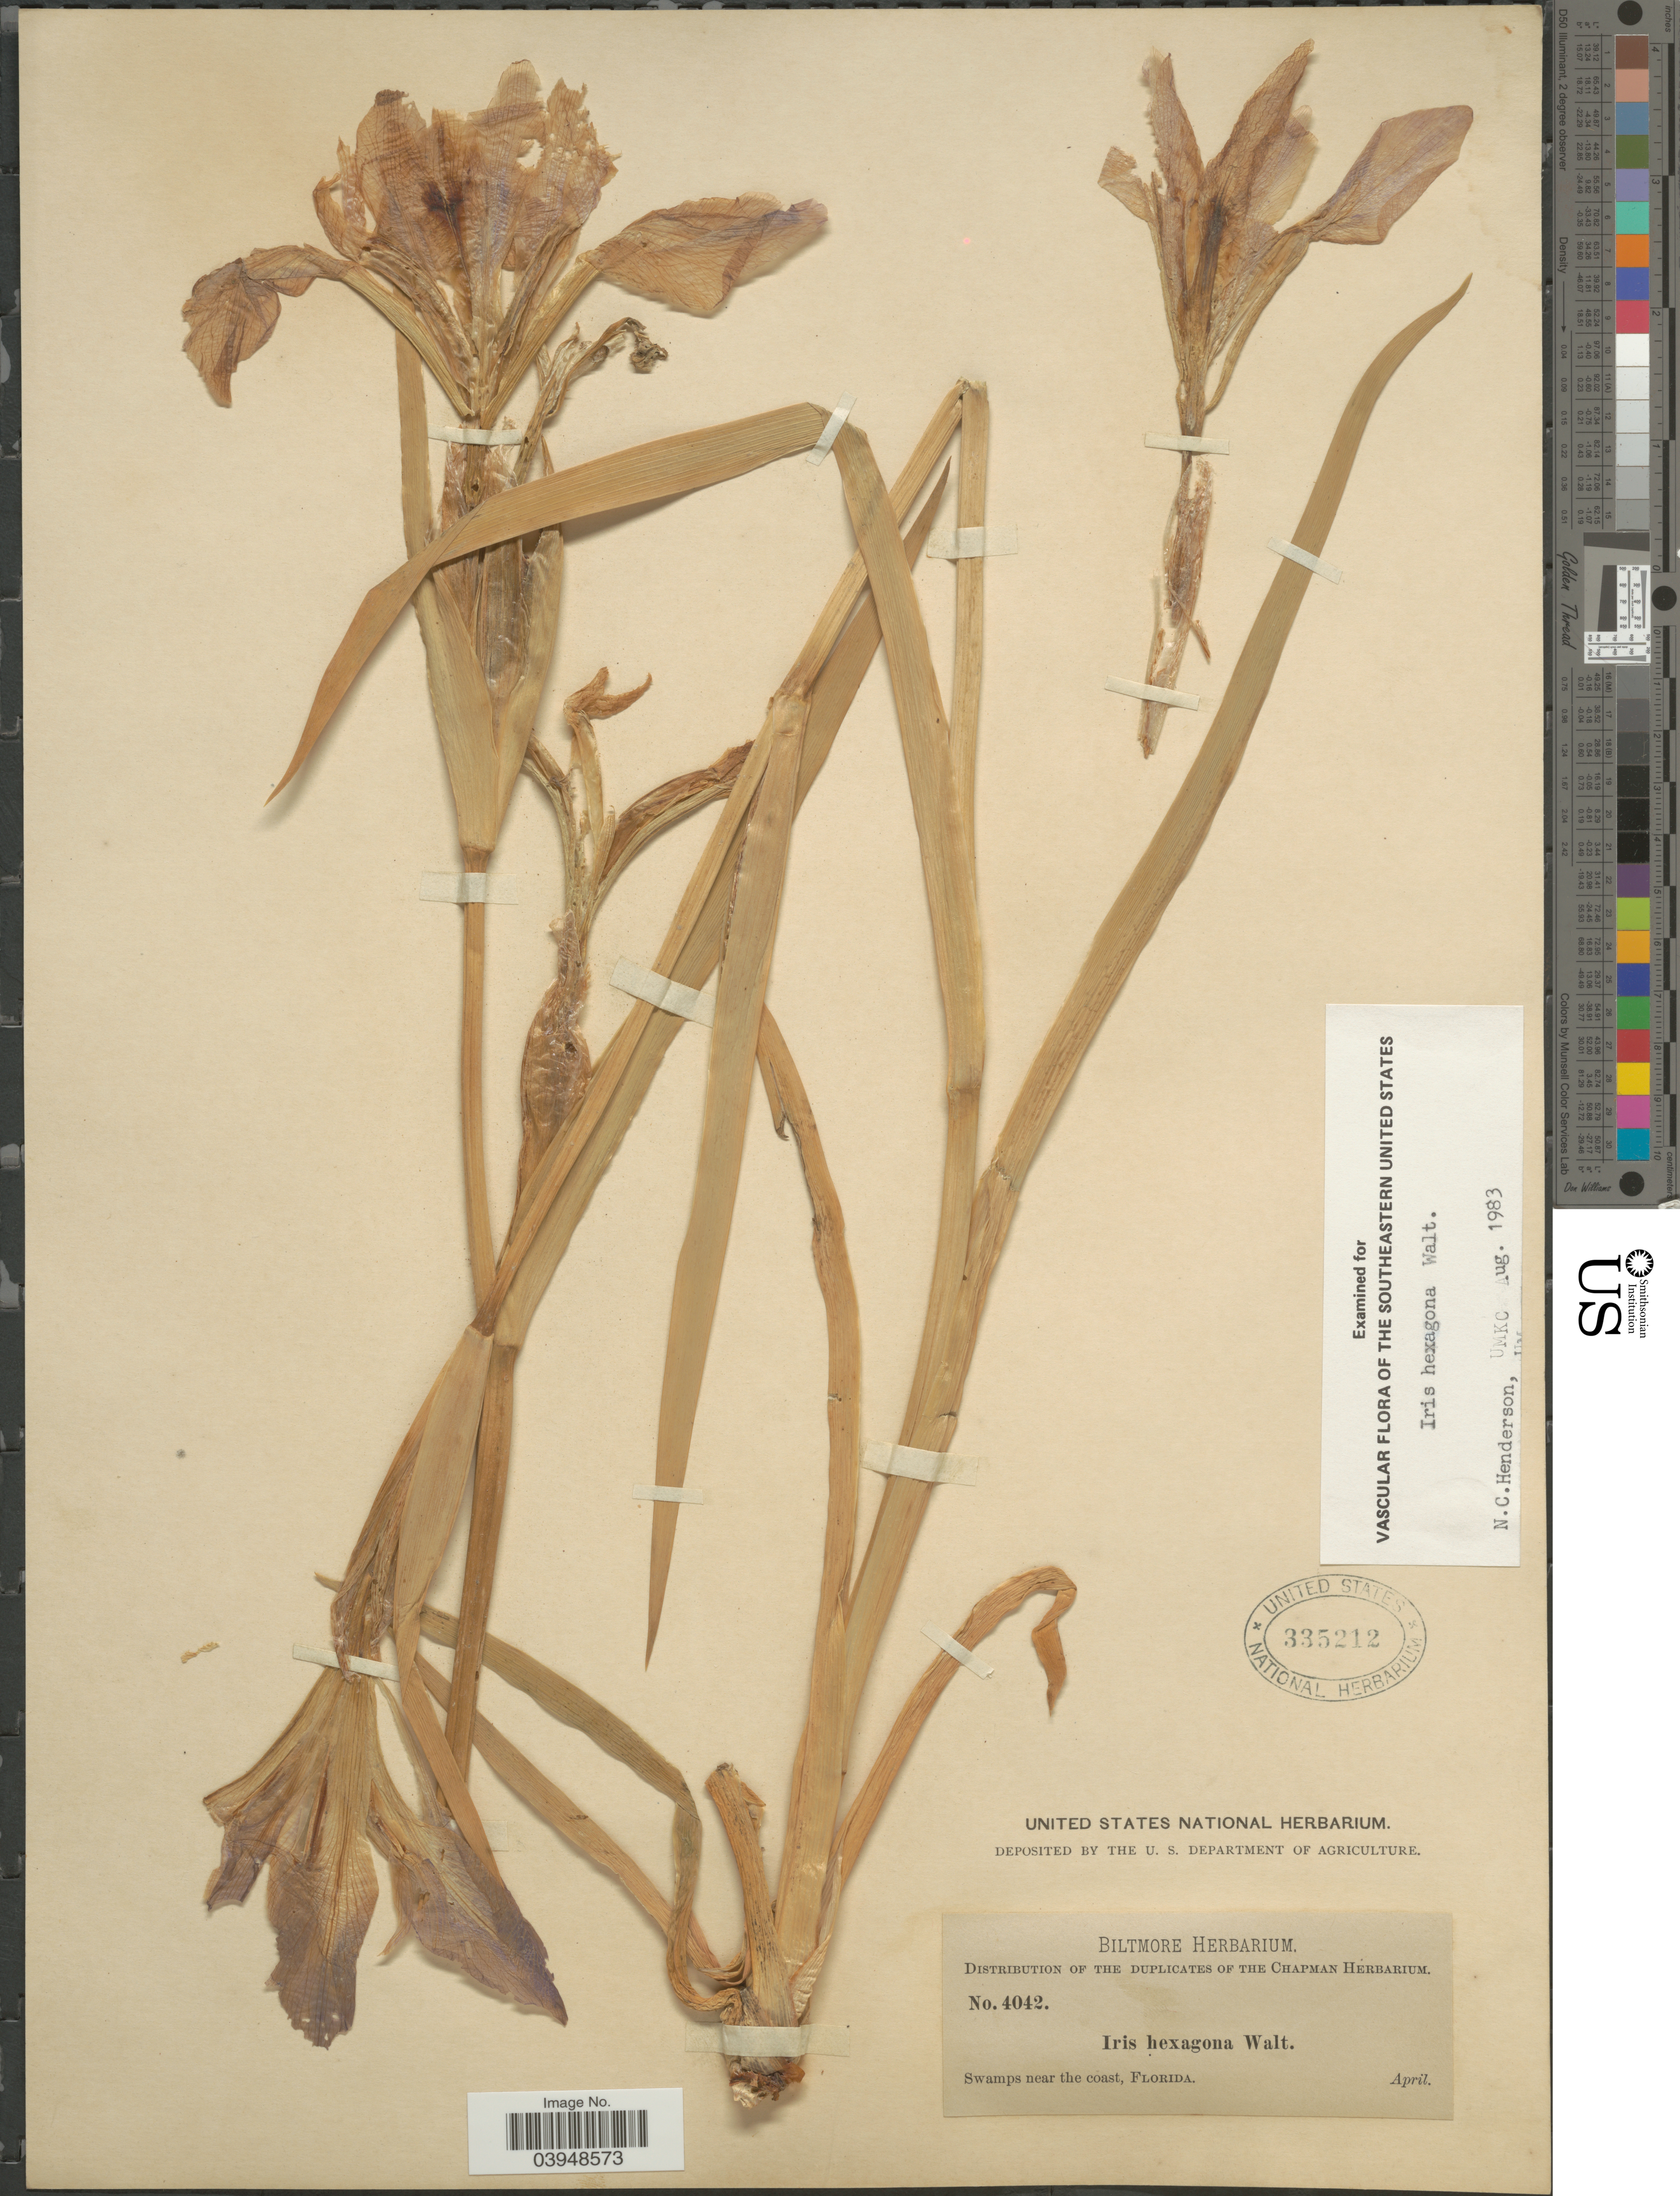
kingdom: Plantae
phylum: Tracheophyta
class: Liliopsida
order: Asparagales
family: Iridaceae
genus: Iris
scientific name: Iris hexagona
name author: Walter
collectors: ex herb. Biltmore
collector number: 4042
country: United States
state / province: Florida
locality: Swamps near the coast.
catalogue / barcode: US 335212